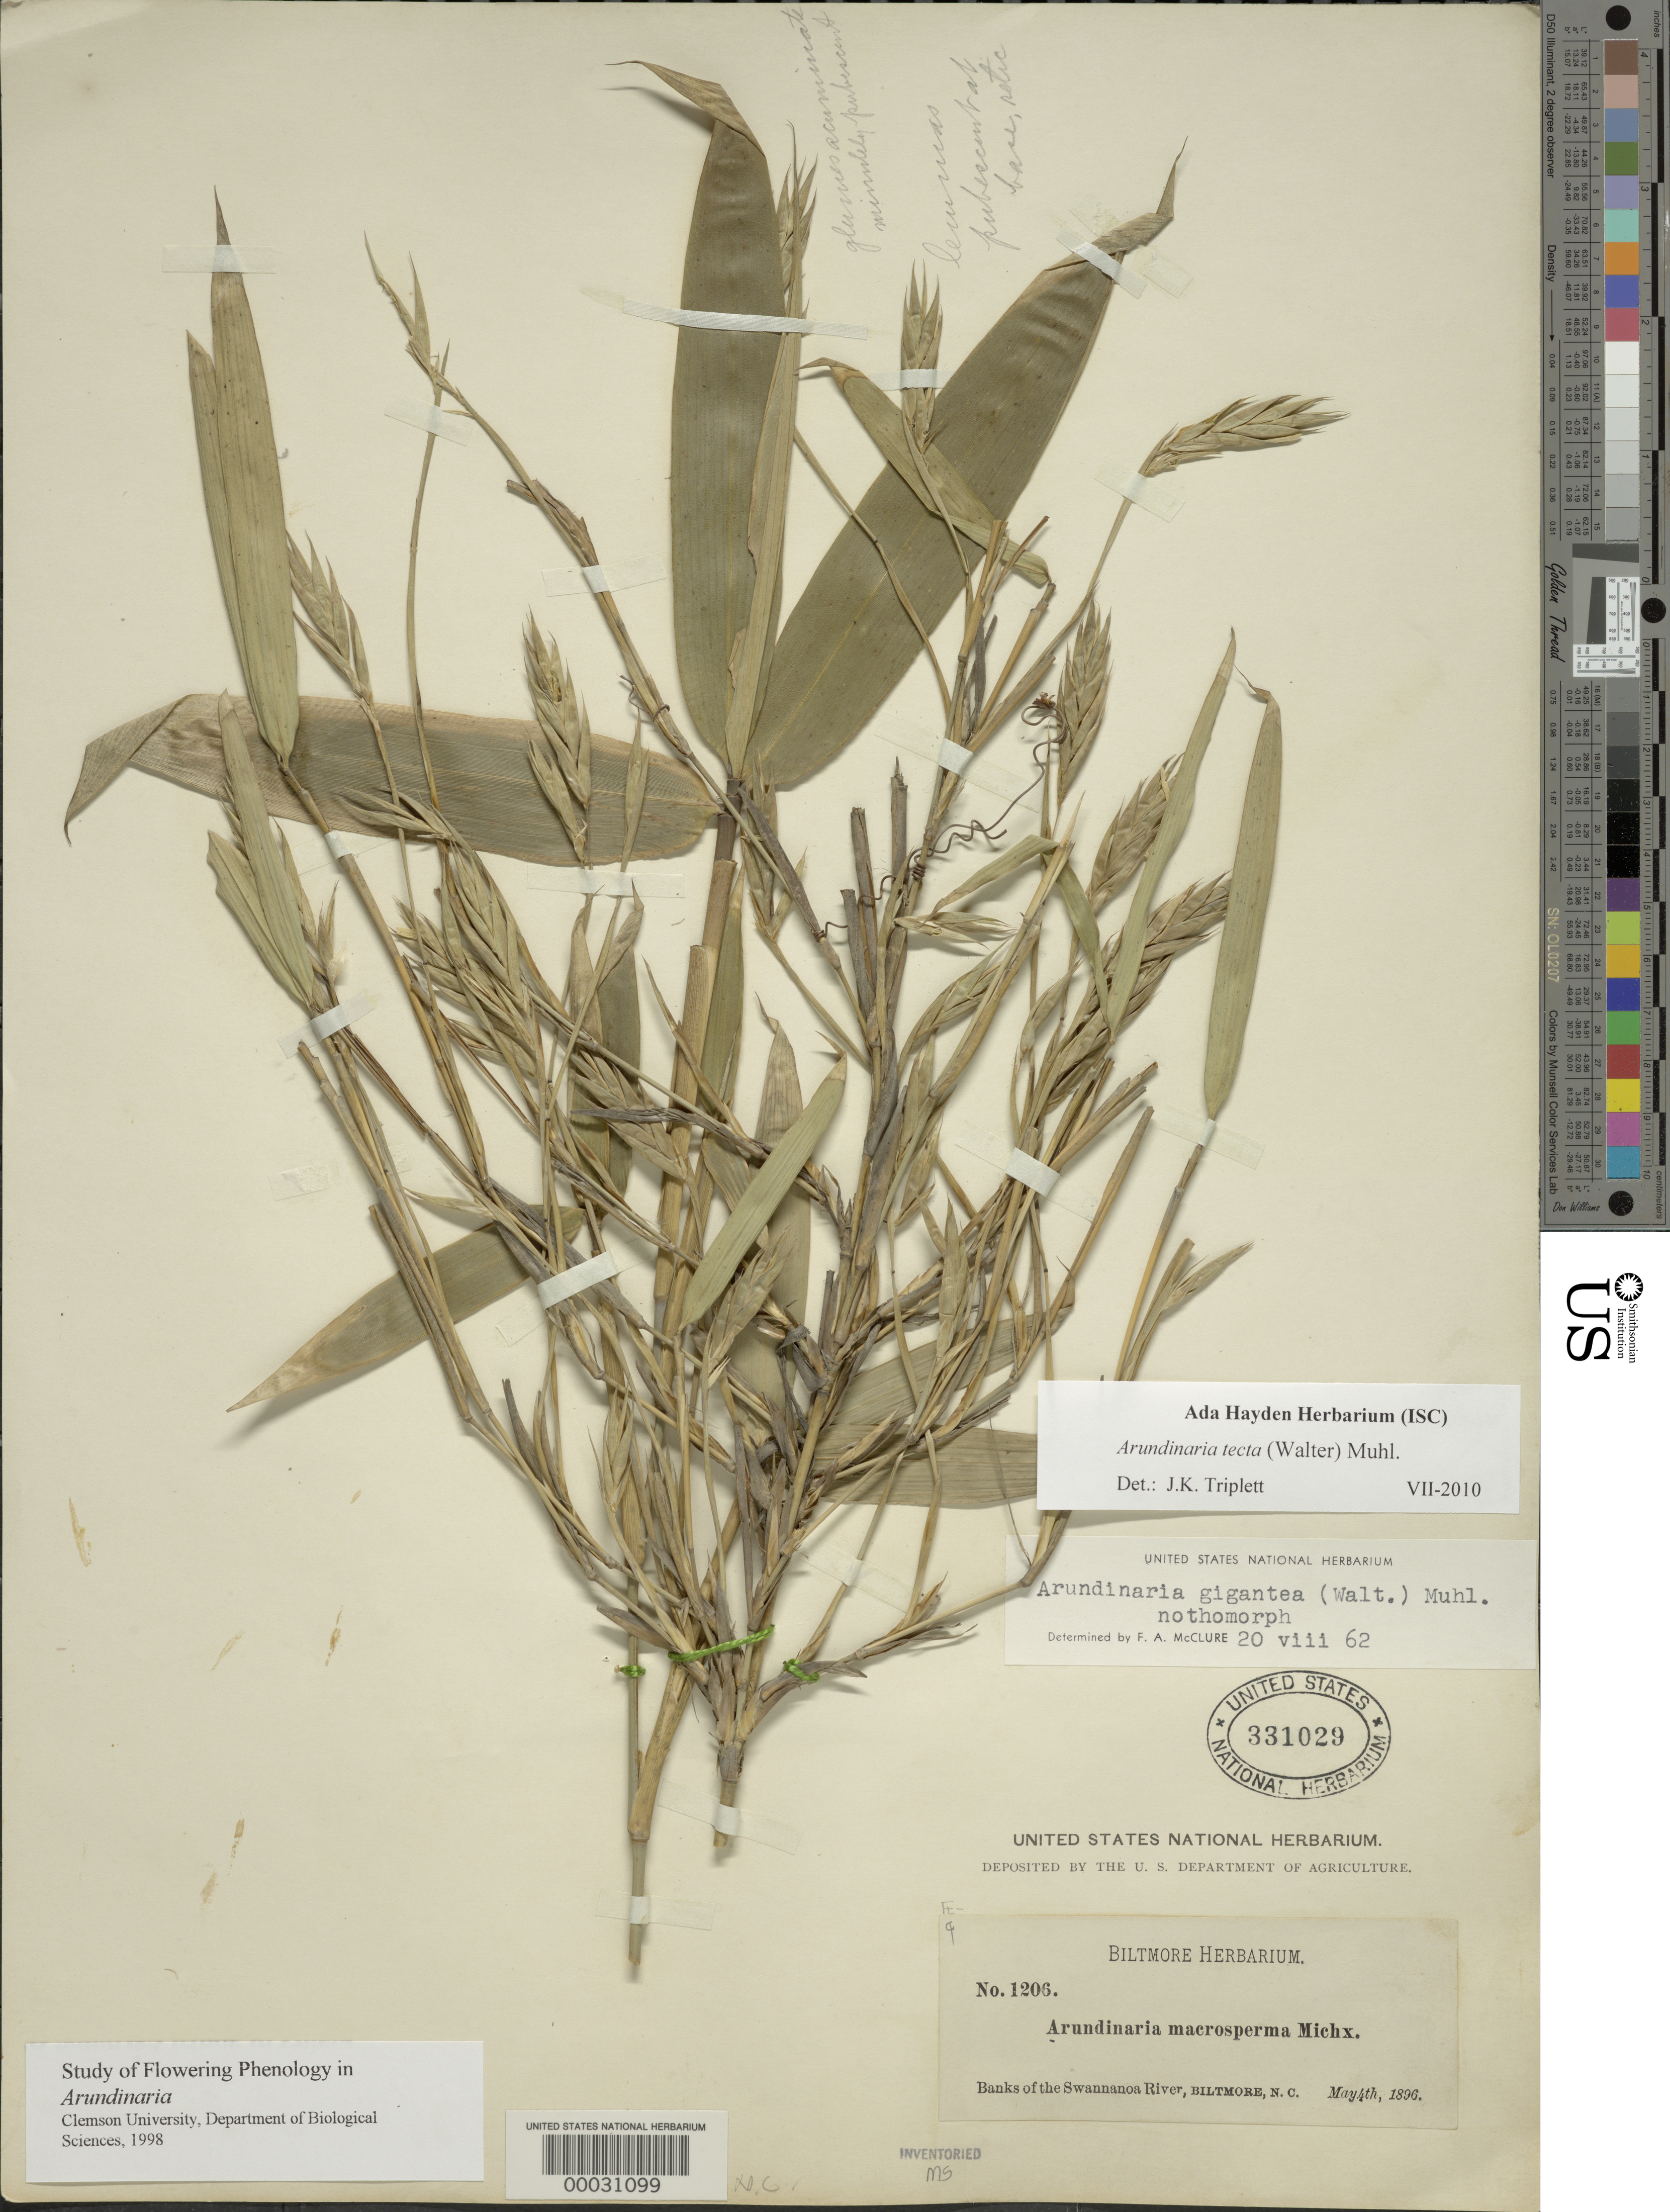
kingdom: Plantae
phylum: Tracheophyta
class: Liliopsida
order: Poales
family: Poaceae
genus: Arundinaria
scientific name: Arundinaria tecta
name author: (Walter) Muhl.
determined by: Triplett, J. K.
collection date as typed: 04 May 1896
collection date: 1896-05-04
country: United States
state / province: North Carolina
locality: Swannanoa river, biltmore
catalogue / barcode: US 331029